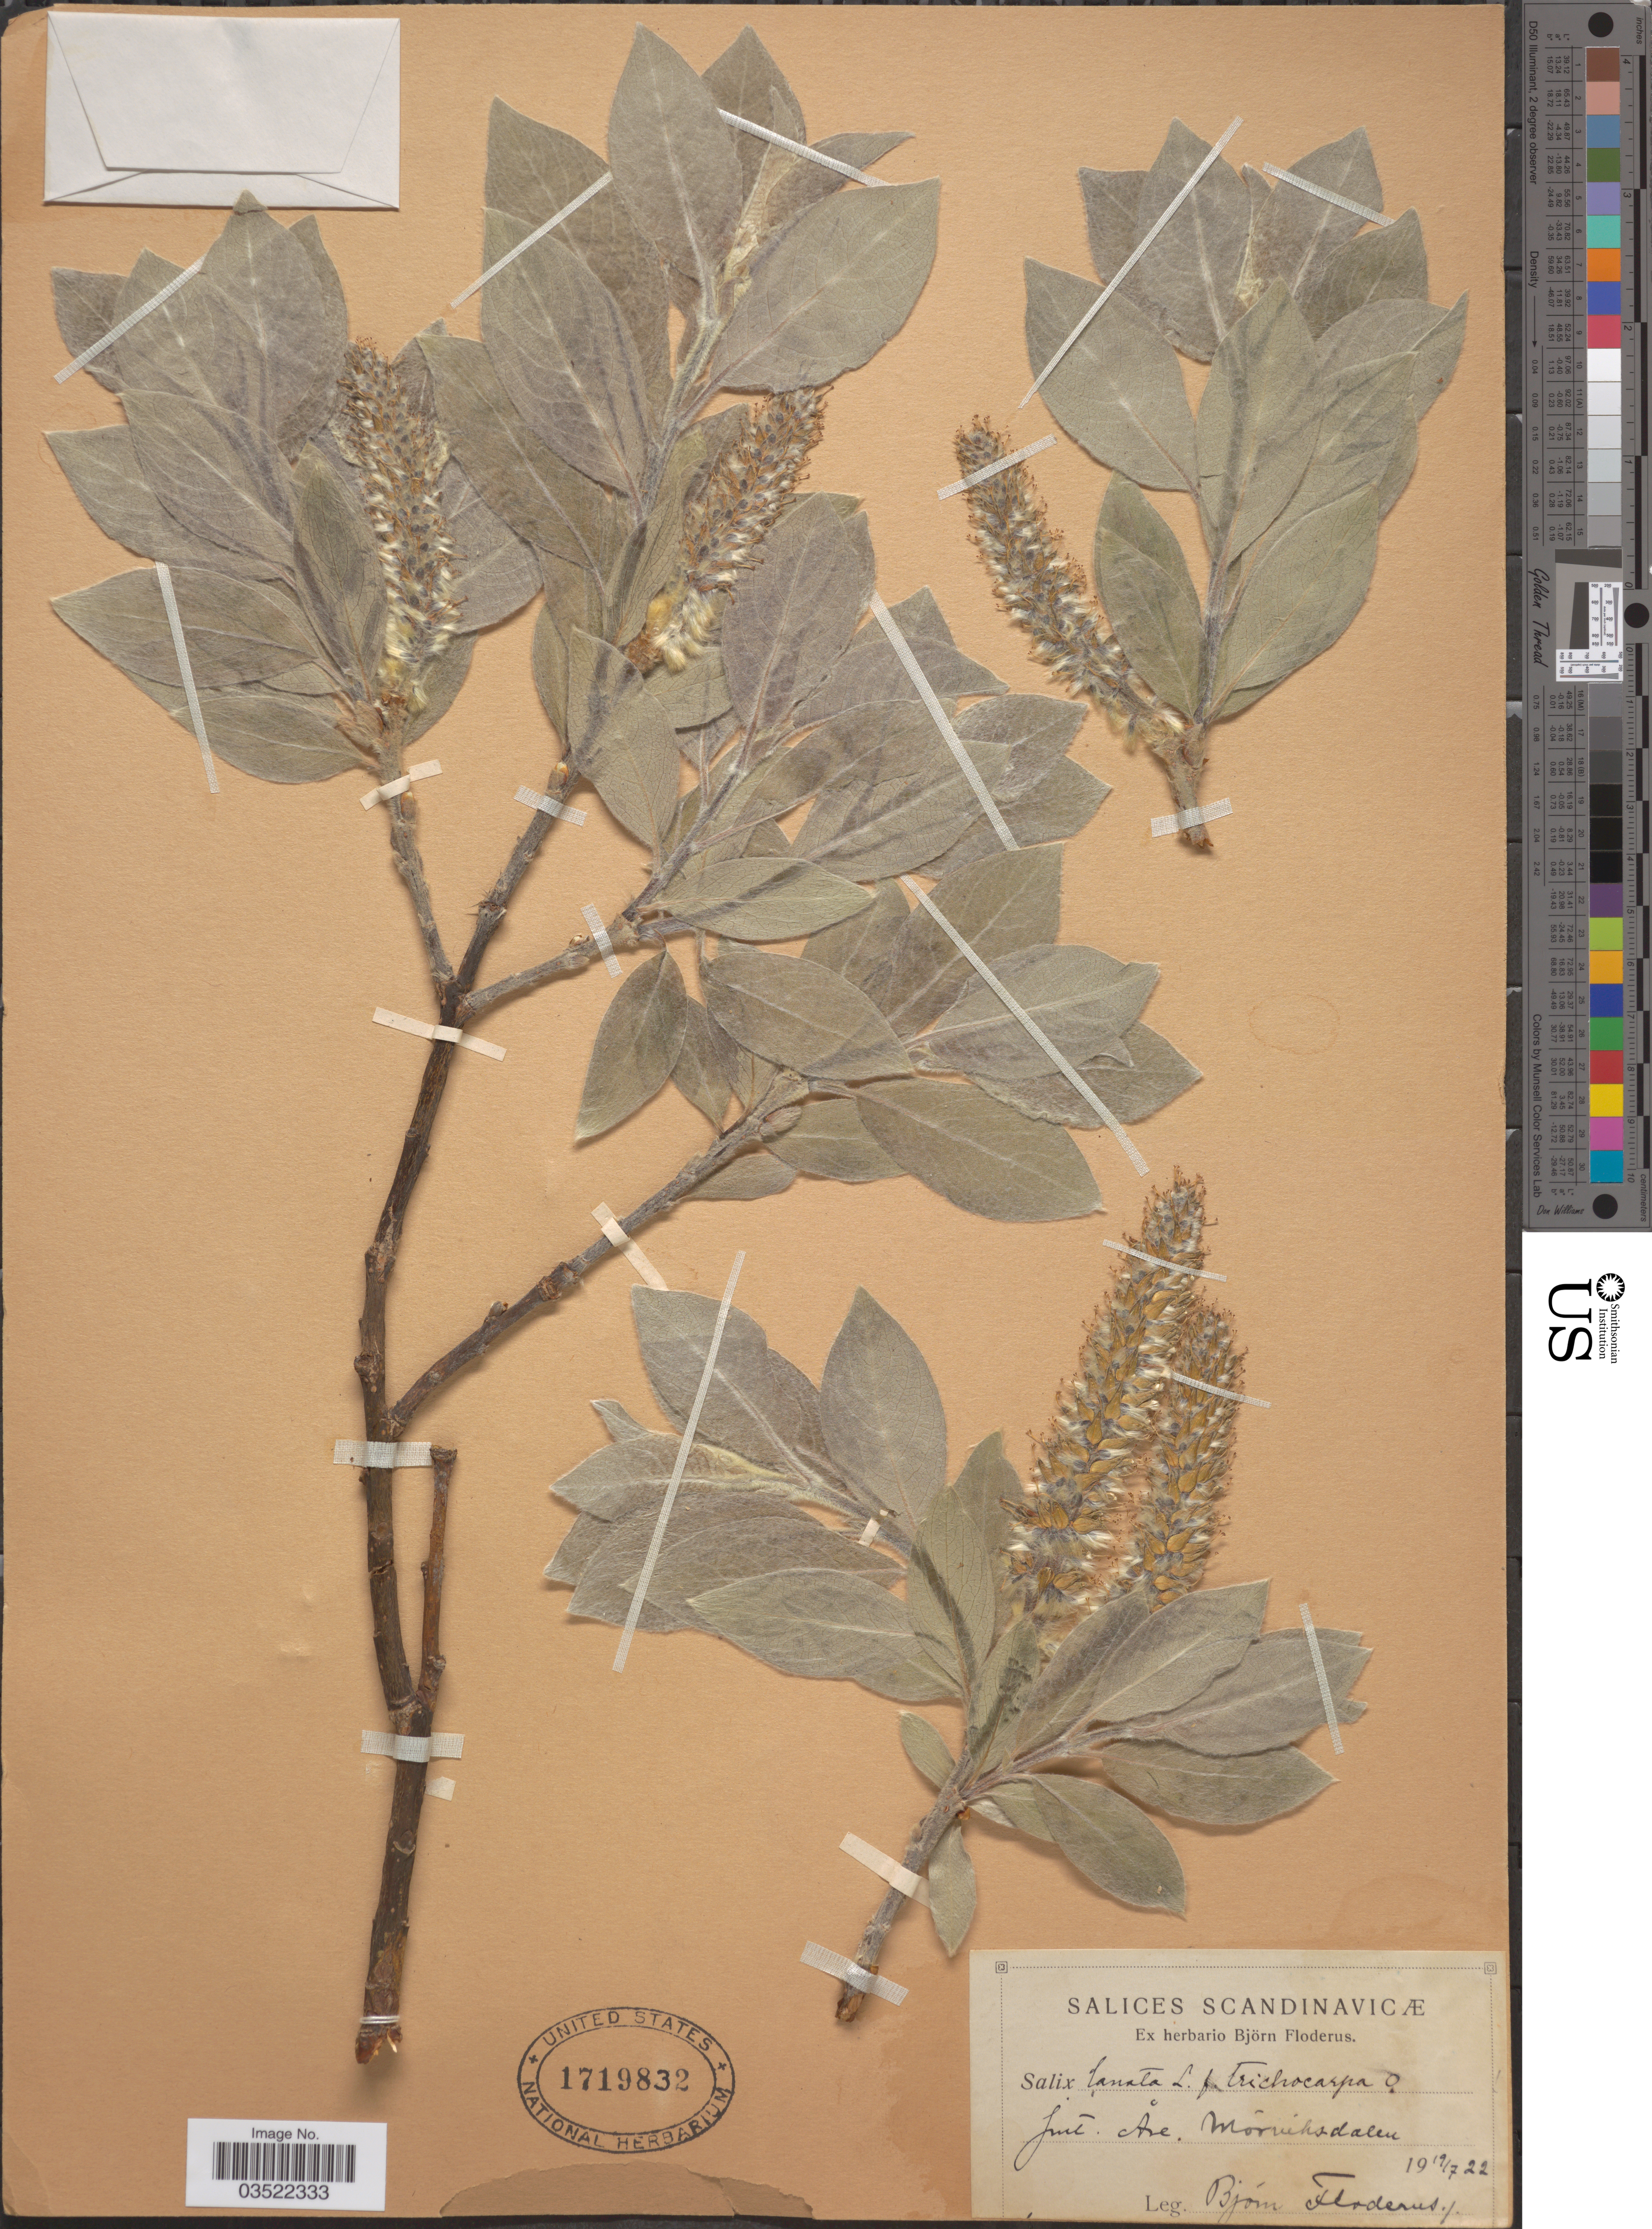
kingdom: Plantae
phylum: Tracheophyta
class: Magnoliopsida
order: Malpighiales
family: Salicaceae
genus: Salix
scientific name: Salix lanata f. trichocarpa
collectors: B. G. O. Floderus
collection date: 1922-07-19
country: Sweden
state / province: Jämtland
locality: Scandinavicæ. Jmt. Åre. Mórviksdalen.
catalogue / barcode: US 1719832